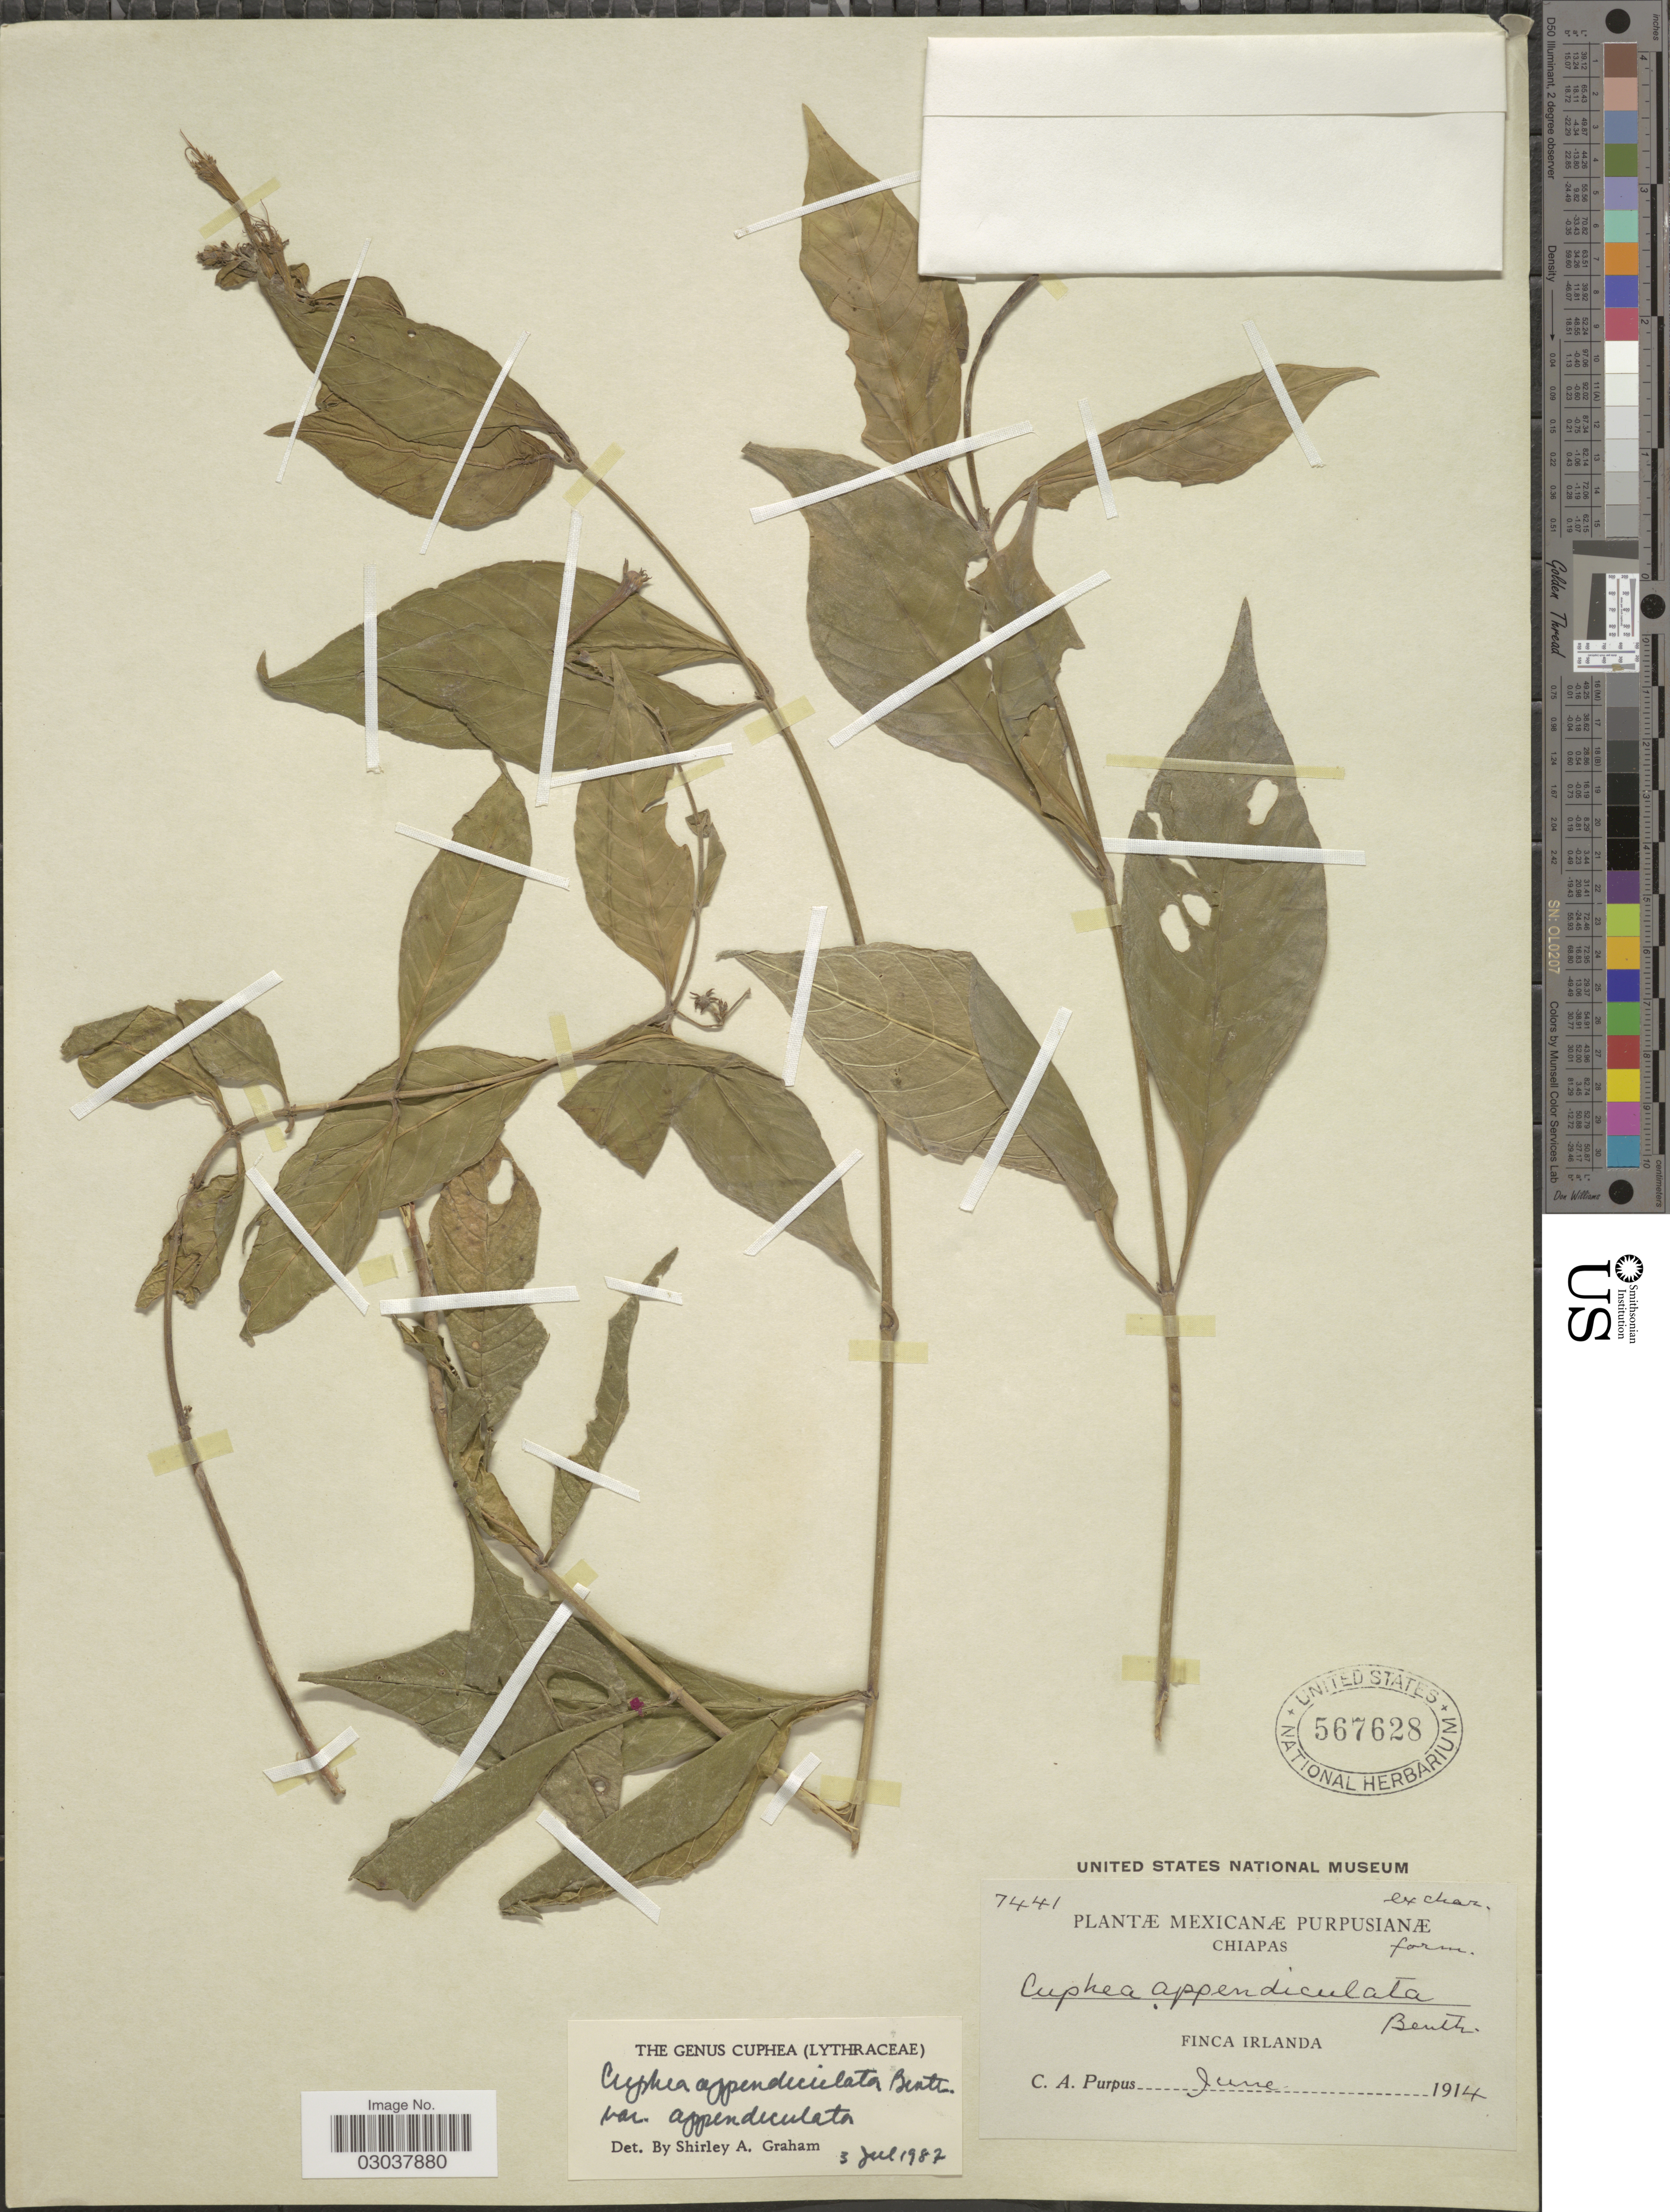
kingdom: Plantae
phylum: Tracheophyta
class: Magnoliopsida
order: Myrtales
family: Lythraceae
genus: Cuphea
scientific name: Cuphea appendiculata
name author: Benth.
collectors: C. A. Purpus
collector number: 7441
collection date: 1914-06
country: Mexico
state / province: Chiapas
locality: Finca Irlanda.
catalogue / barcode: US 567628